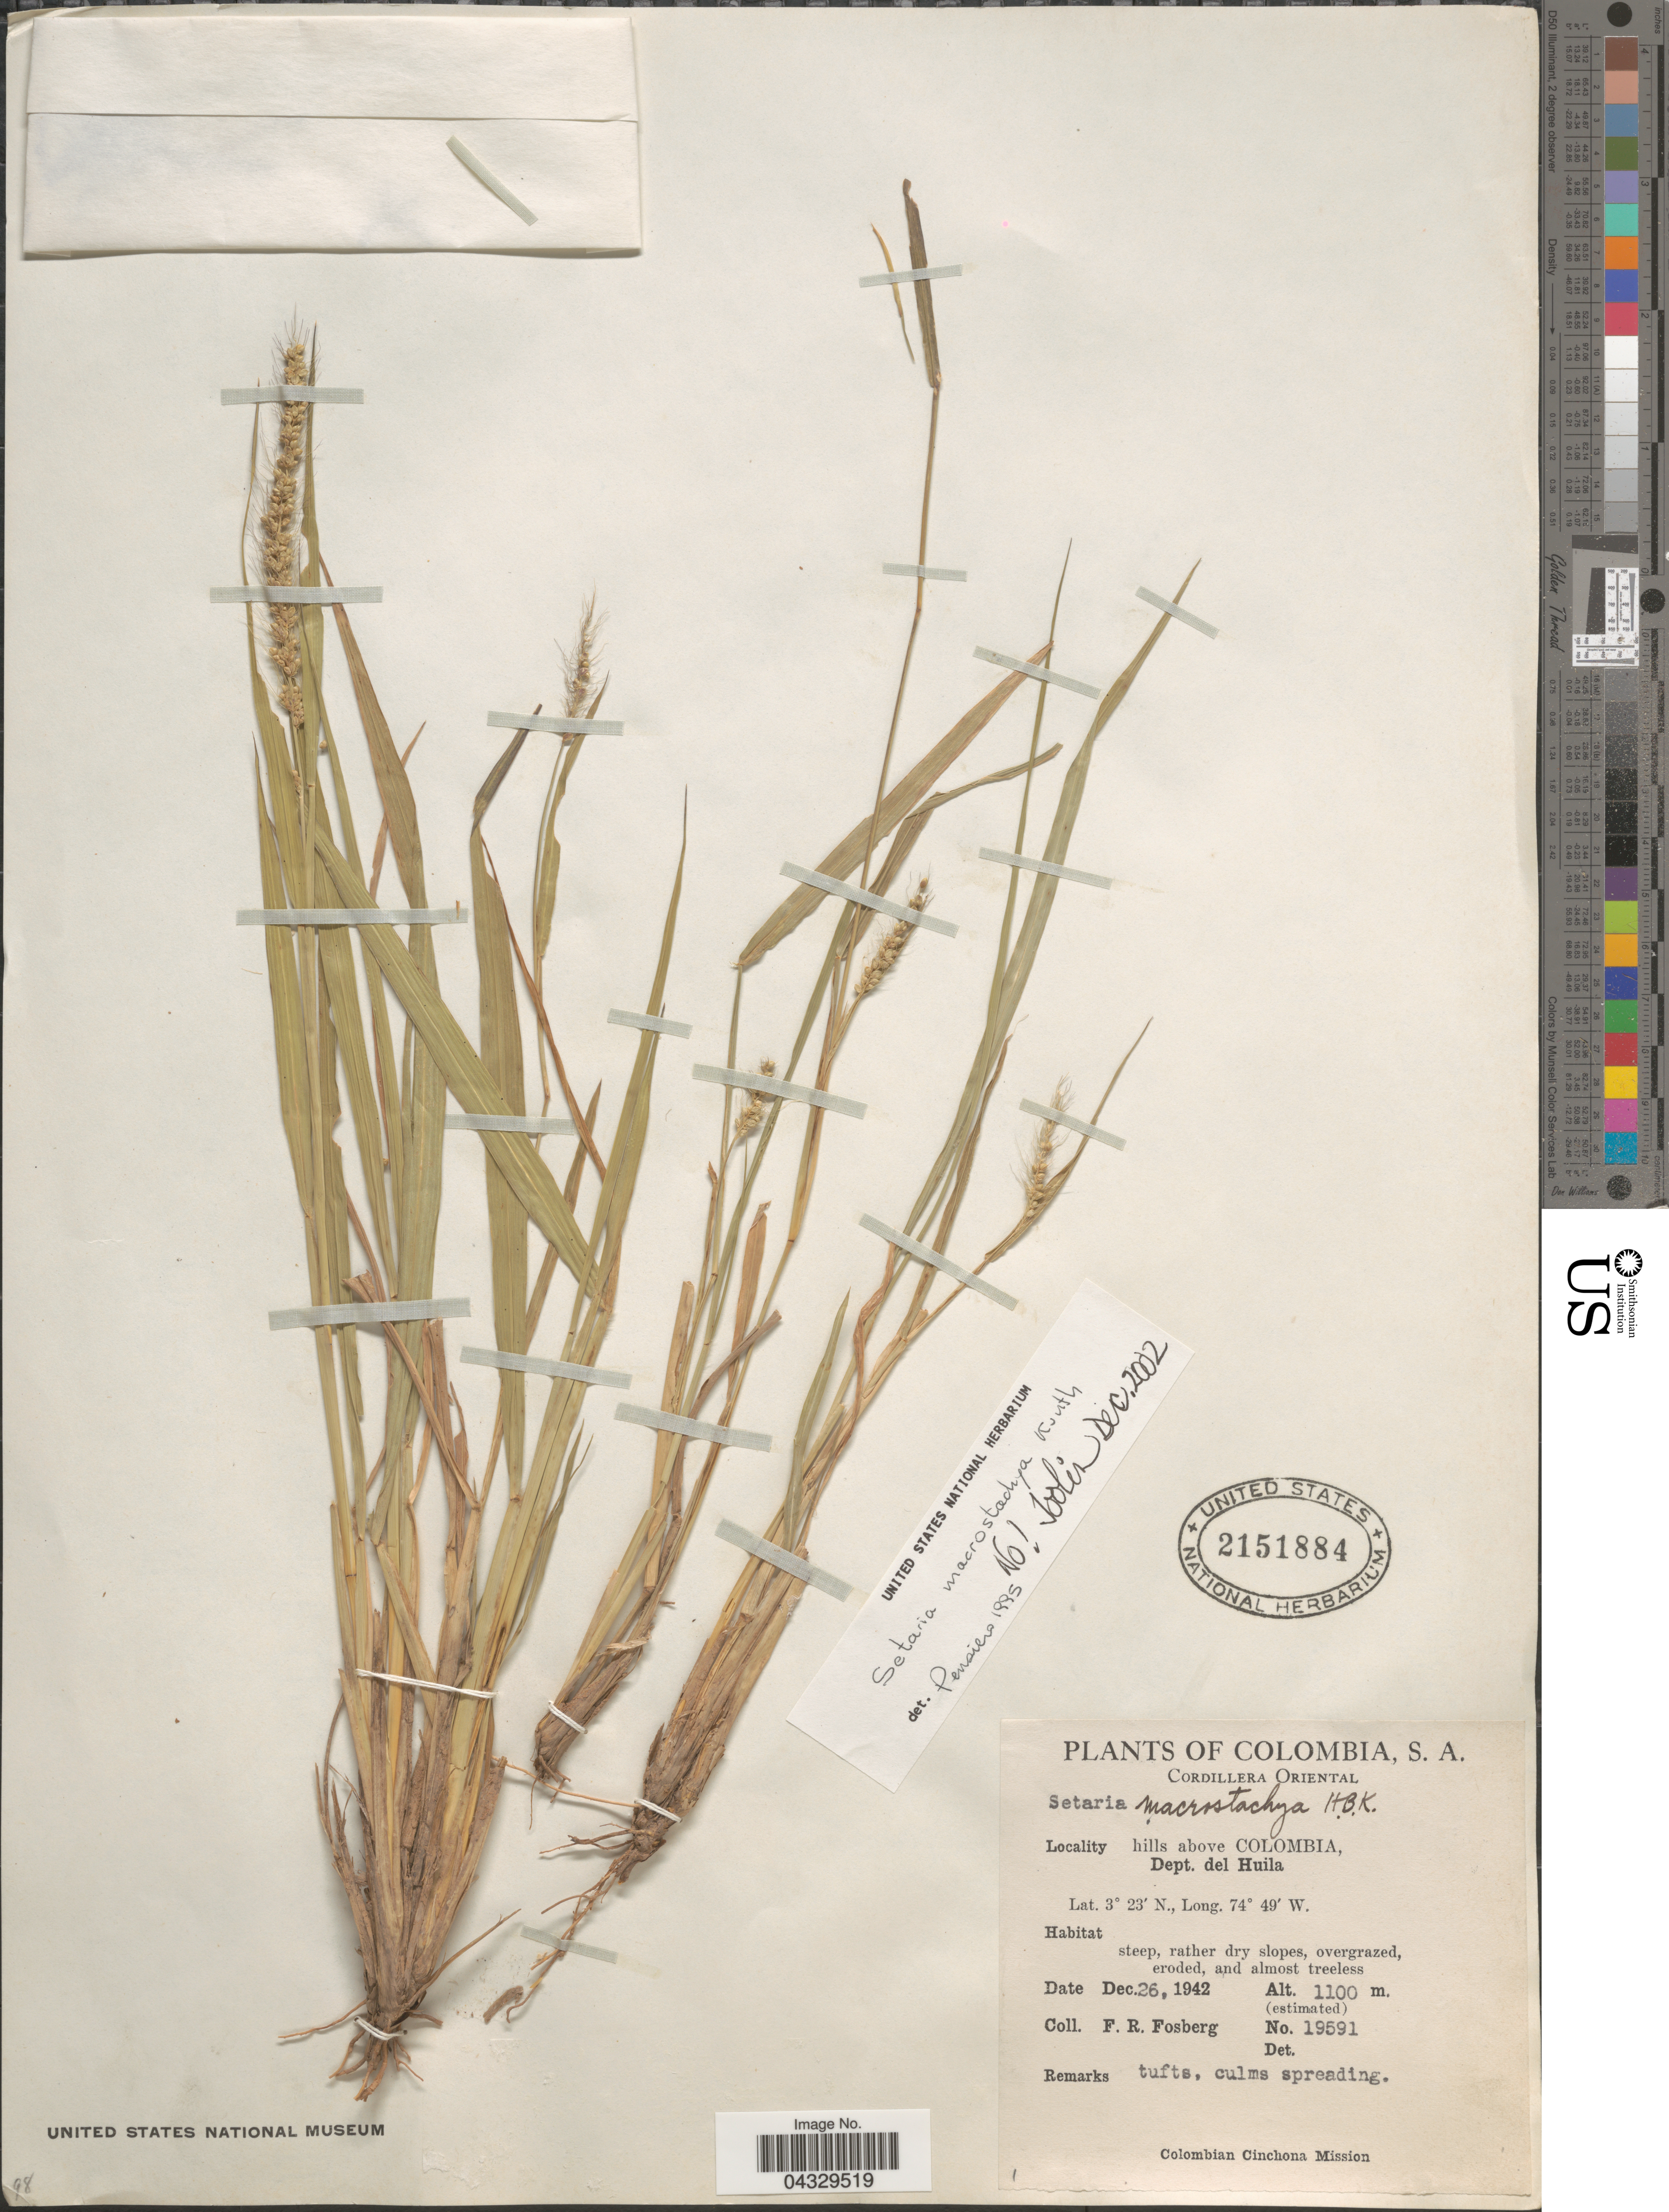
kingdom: Plantae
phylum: Tracheophyta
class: Liliopsida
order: Poales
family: Poaceae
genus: Setaria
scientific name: Setaria sp.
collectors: F. R. Fosberg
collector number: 19591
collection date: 1942-12-26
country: Colombia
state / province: Huila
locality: Cordillera Oriental. Hills above Colombia, Dept. del Huila. Colombian Cinchona Mission.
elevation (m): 1100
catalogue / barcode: US 2151884